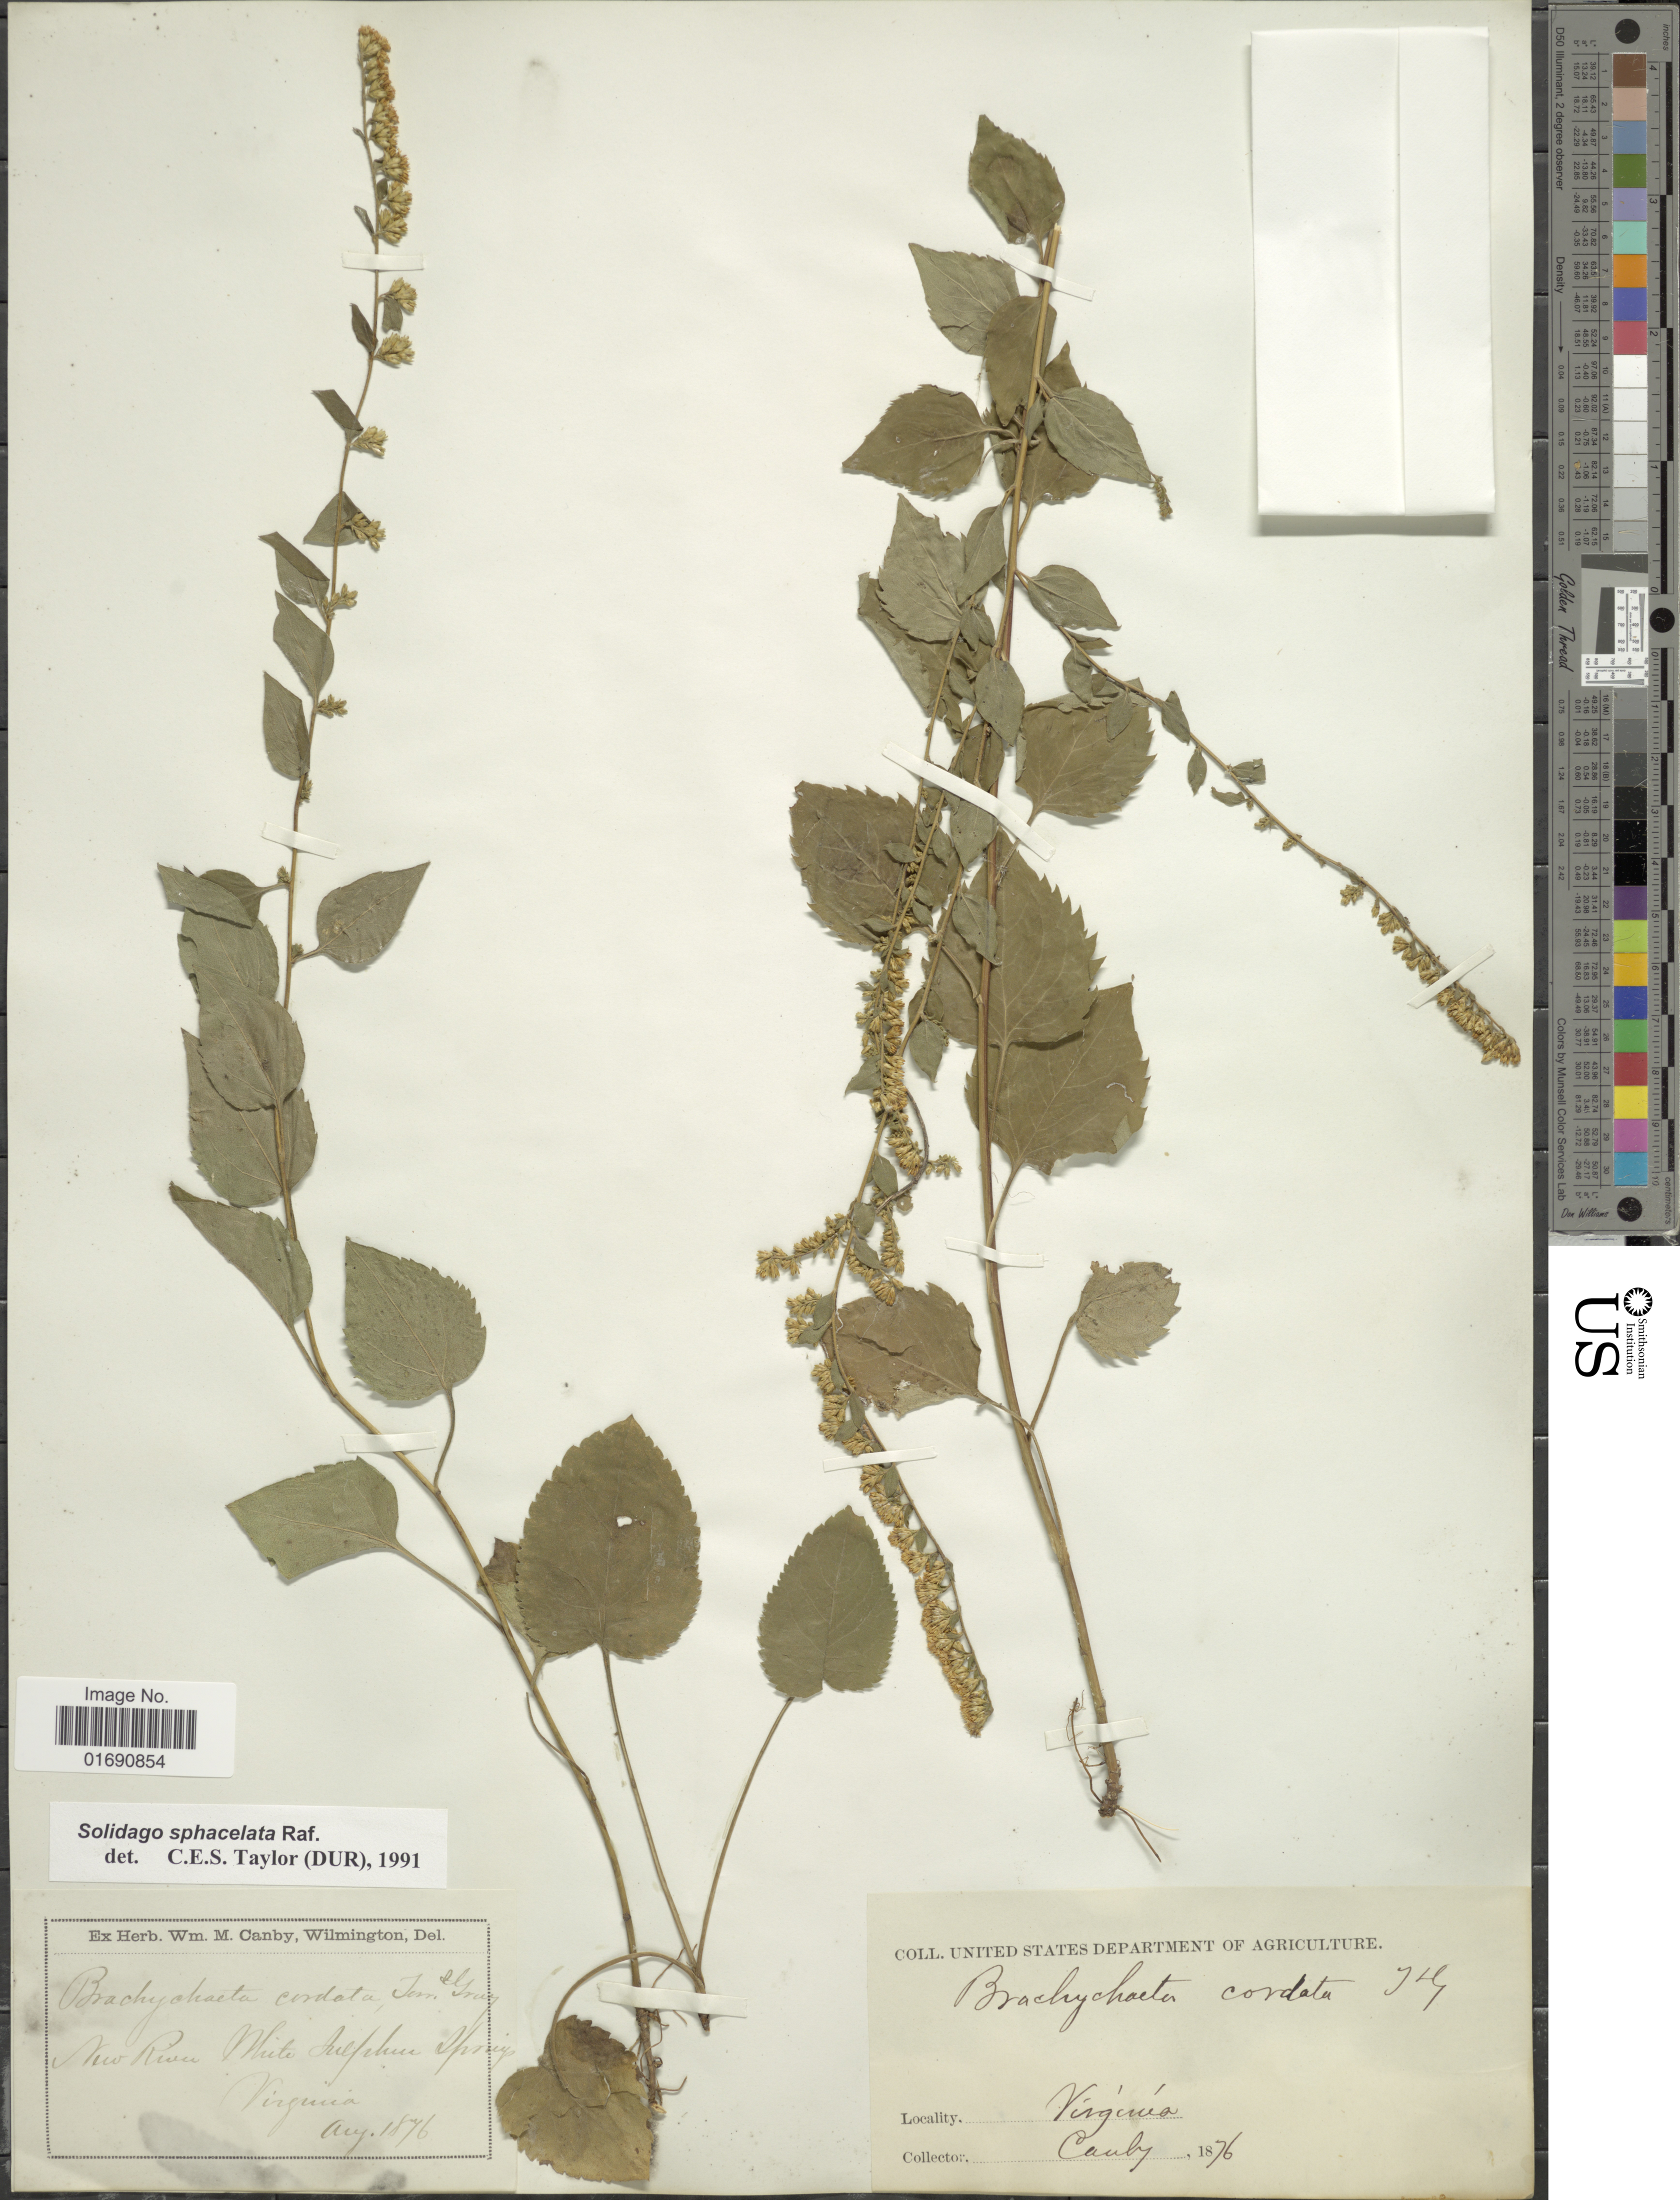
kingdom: Plantae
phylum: Tracheophyta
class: Magnoliopsida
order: Asterales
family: Asteraceae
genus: Solidago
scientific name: Solidago sphacelata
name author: Raf.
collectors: Canby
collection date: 1876-08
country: United States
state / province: Virginia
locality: New River White sulphur Spring